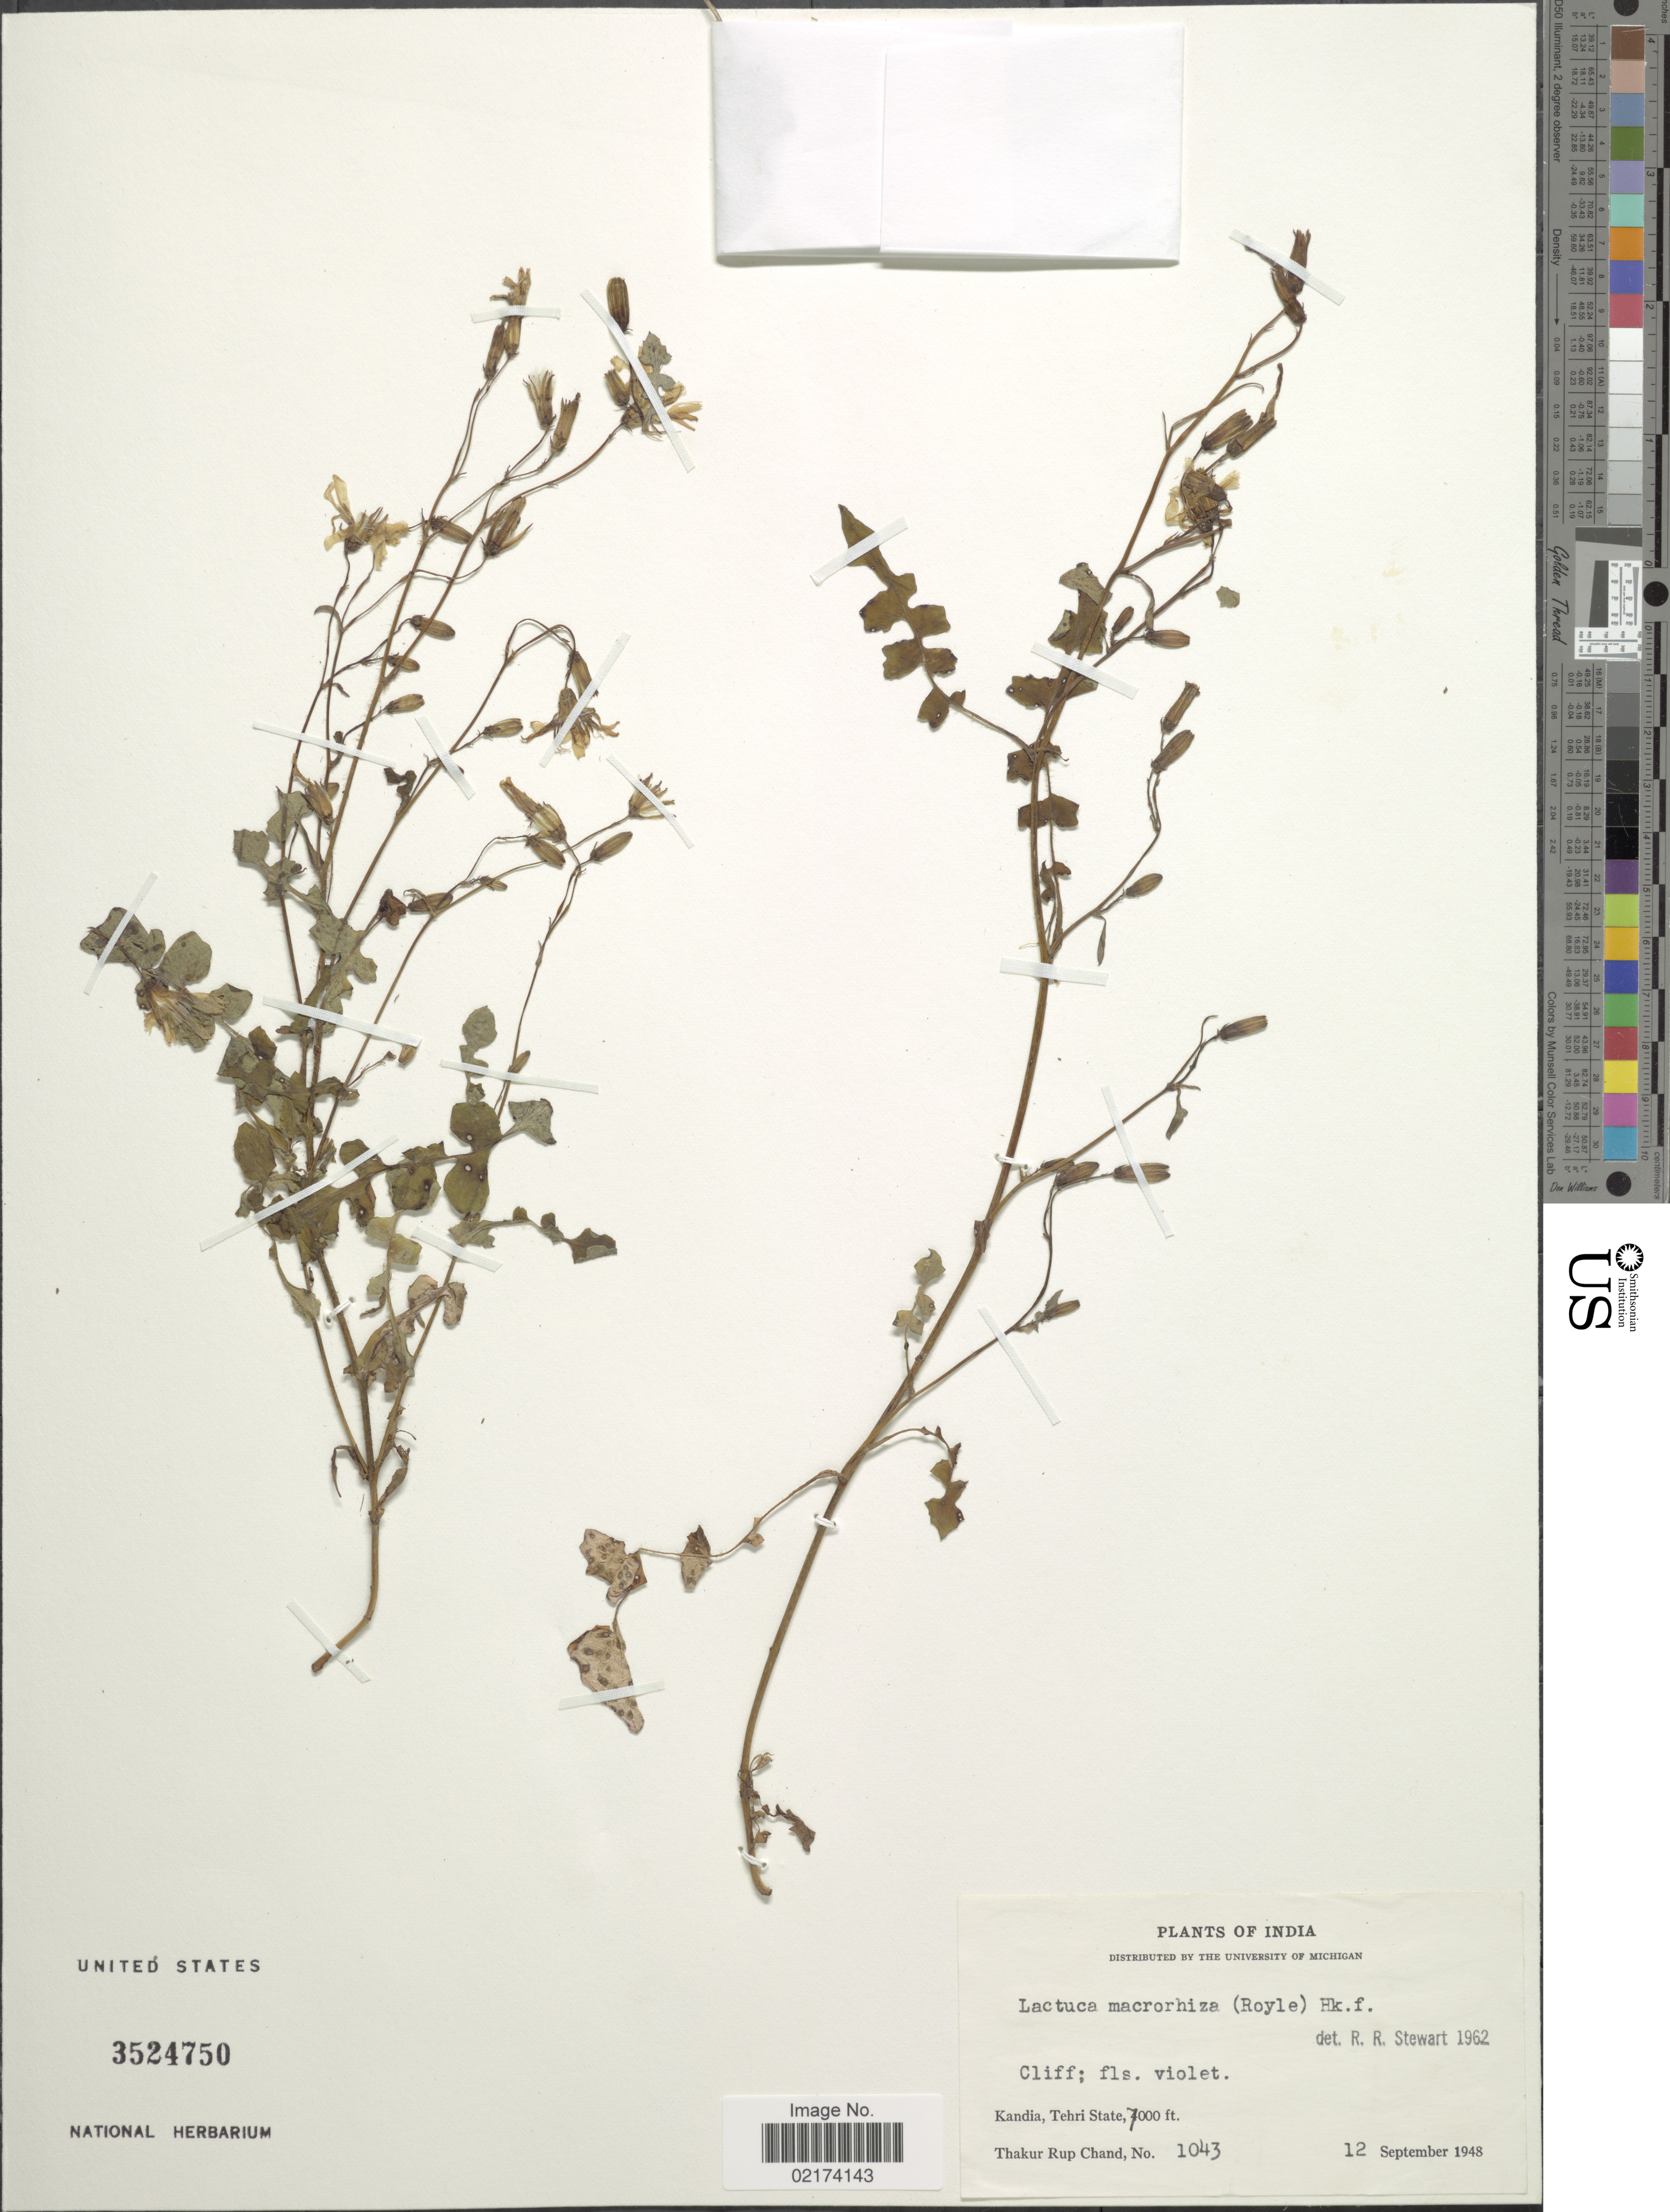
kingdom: Plantae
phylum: Tracheophyta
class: Magnoliopsida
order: Asterales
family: Asteraceae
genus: Lactuca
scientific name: Lactuca macrorhiza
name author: (Royle) Hook. f.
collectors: T. R. Chand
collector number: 1043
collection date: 1947-09-12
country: India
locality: Kandia, Tehri State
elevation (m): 2134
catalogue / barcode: US 3524750